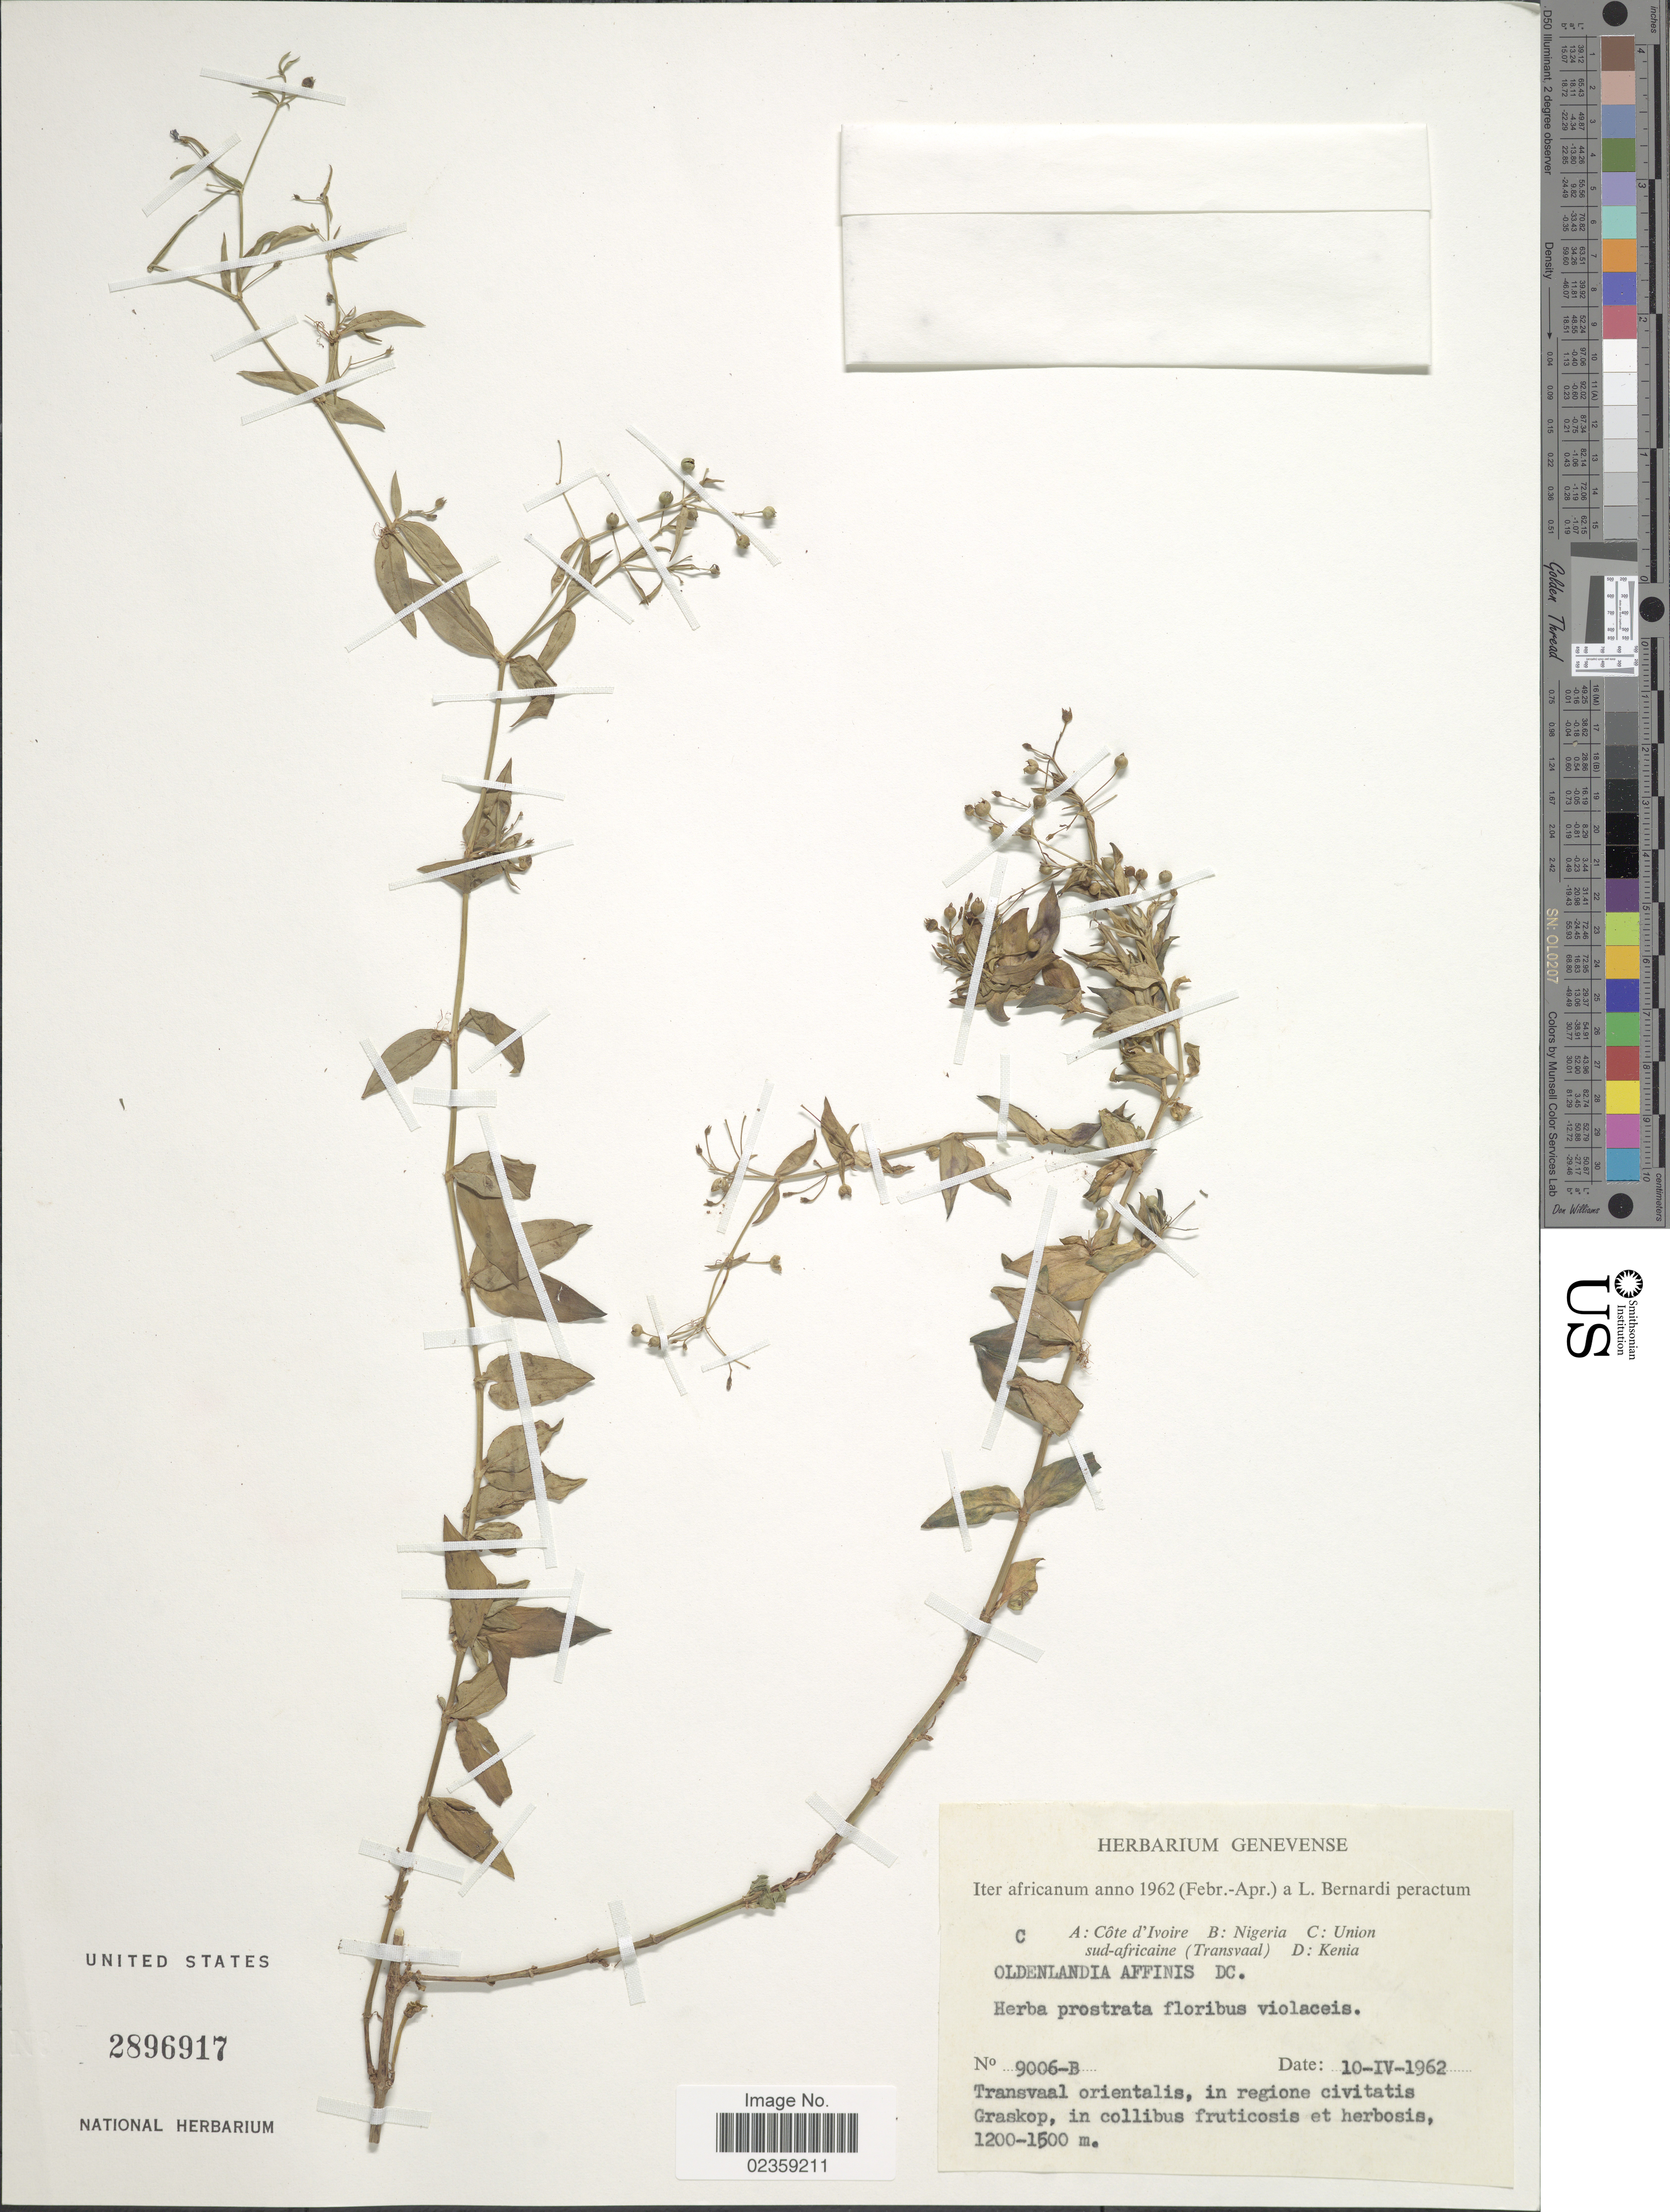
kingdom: Plantae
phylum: Tracheophyta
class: Magnoliopsida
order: Gentianales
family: Rubiaceae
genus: Oldenlandia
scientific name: Oldenlandia affinis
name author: (Roem.) DC.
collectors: L. Bernardi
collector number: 9006-B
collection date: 1962-04-10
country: South Africa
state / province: Mpumalanga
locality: Union. Transvaal orientalis, in regione civitatis Graskop, in collibus fruticosis et herbosis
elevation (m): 1200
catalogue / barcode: US 2896917